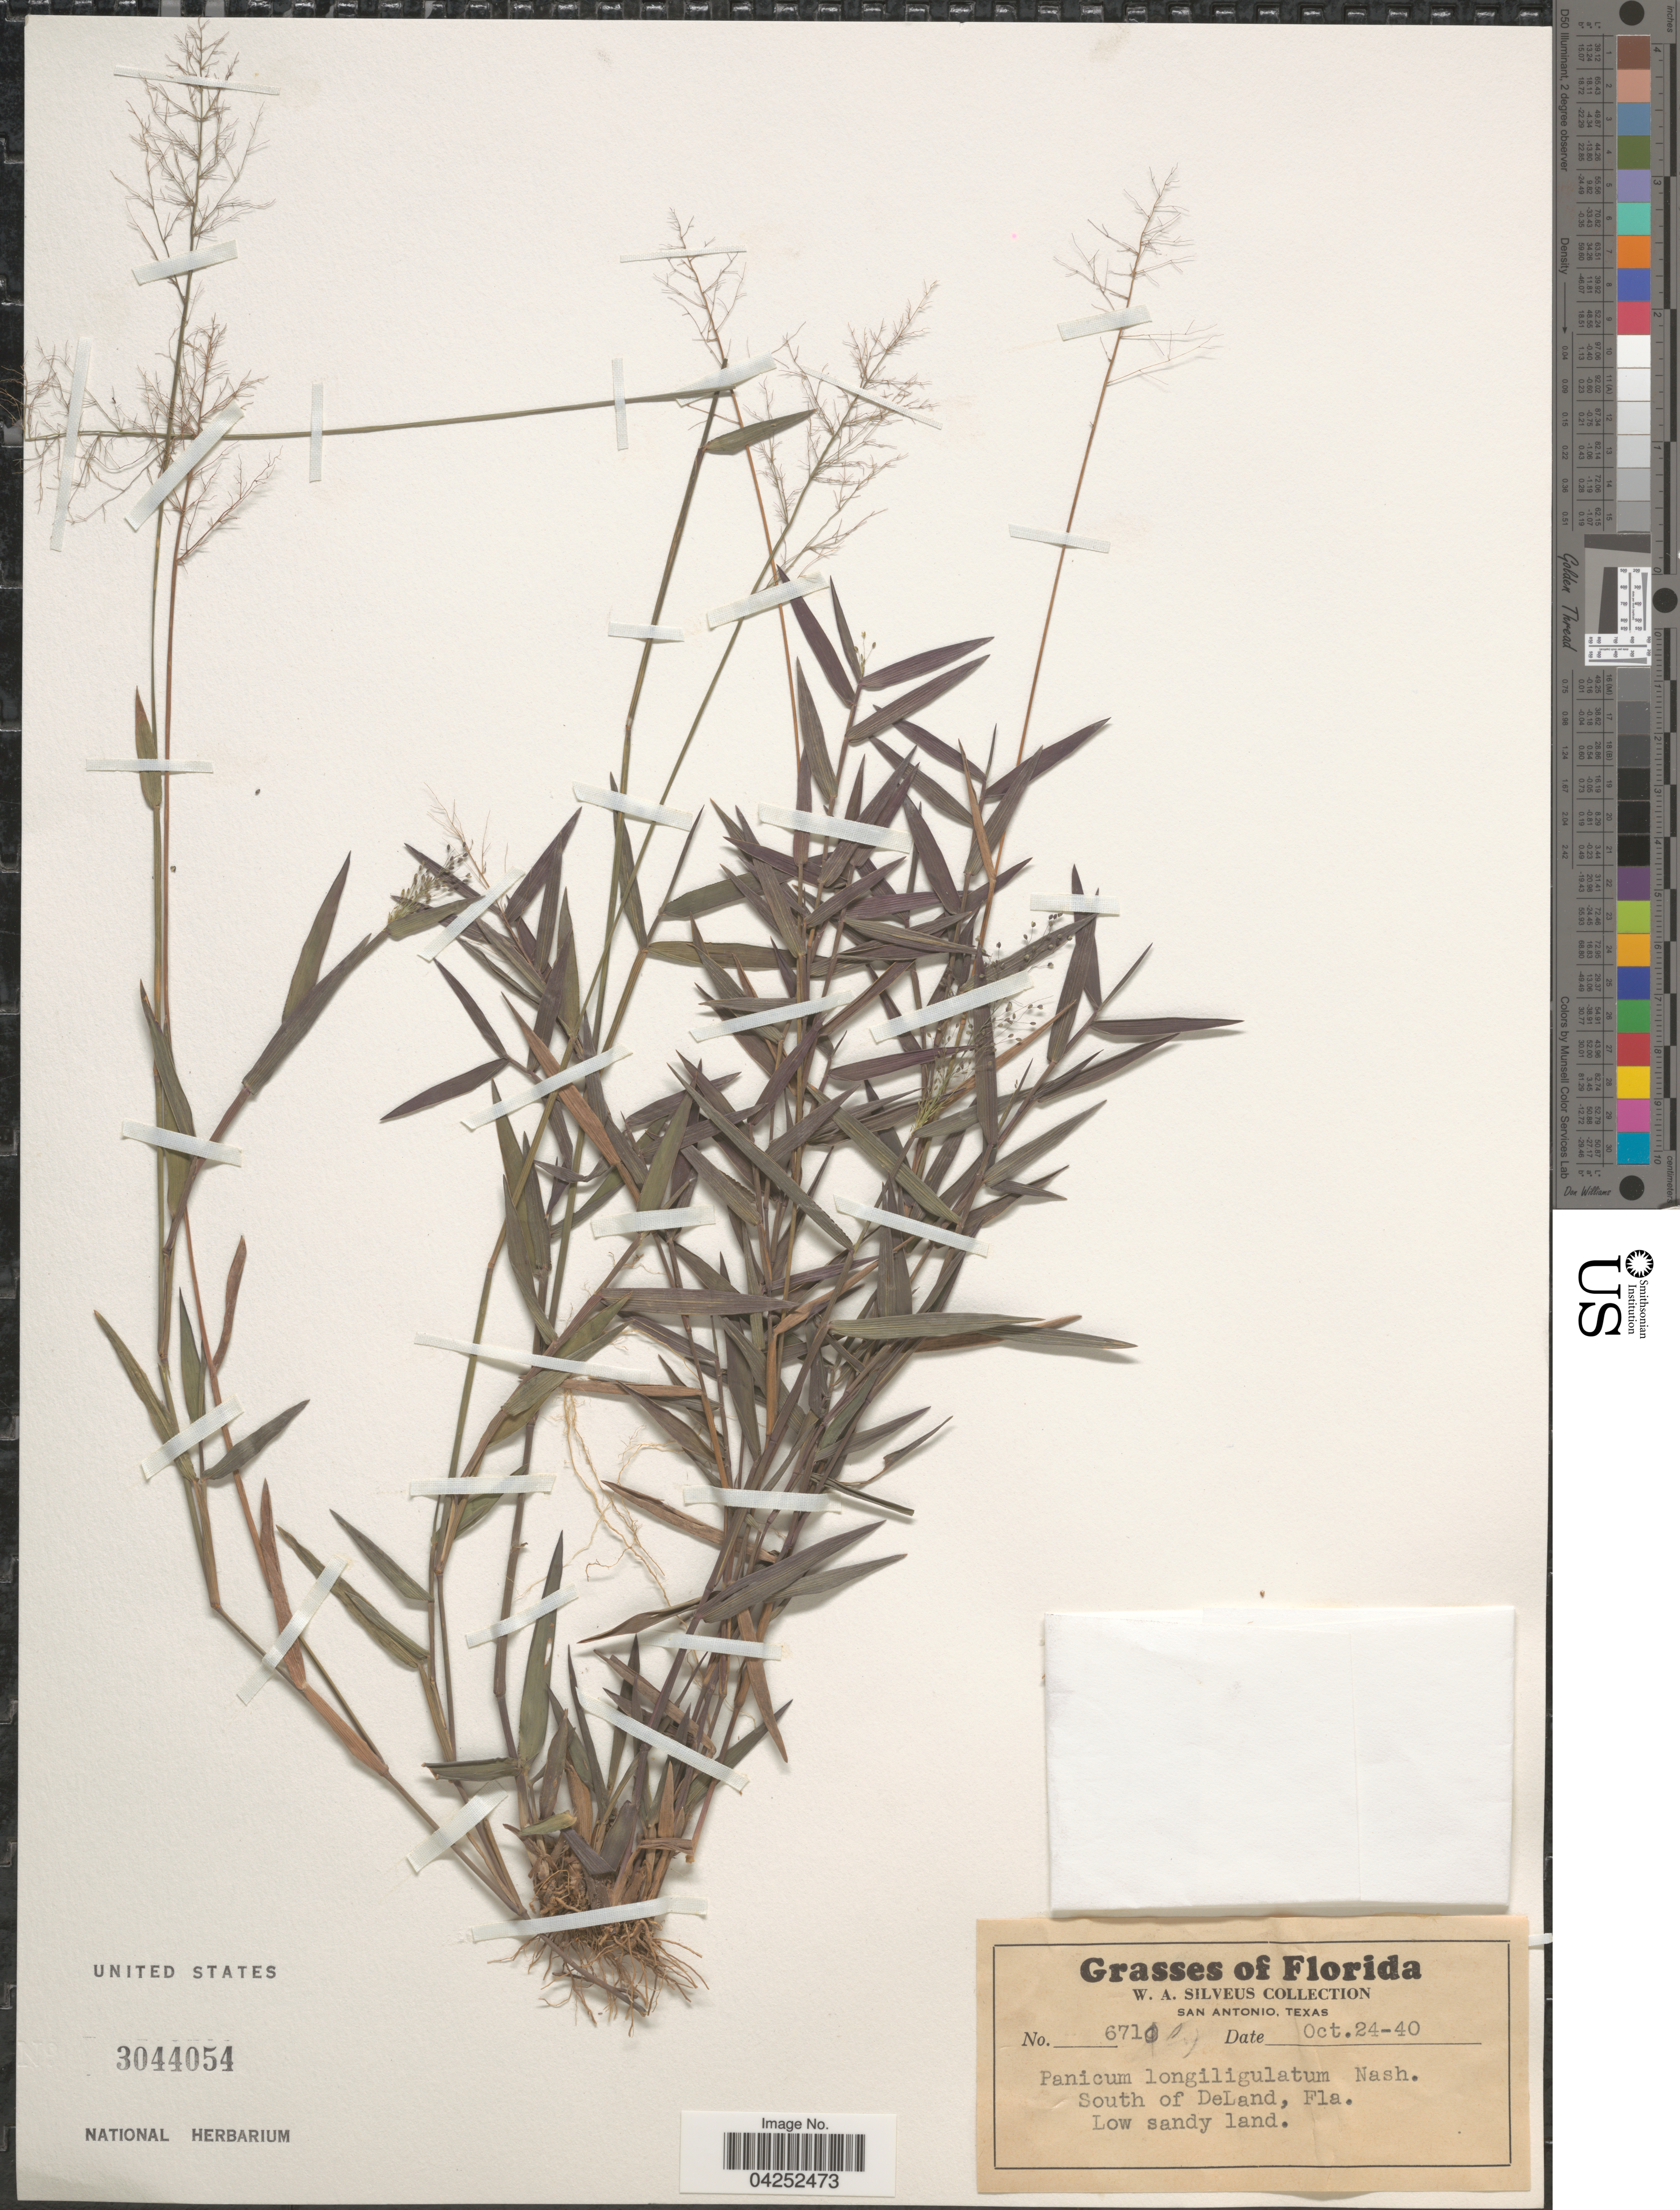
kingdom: Plantae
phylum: Tracheophyta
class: Liliopsida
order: Poales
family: Poaceae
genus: Dichanthelium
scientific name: Dichanthelium bicknellii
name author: (Nash) LeBlond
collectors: W. Silveus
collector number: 6710*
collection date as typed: Transcribed d/m/y: 24/10/40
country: United States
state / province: Florida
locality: South of DeLand.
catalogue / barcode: US 3044054